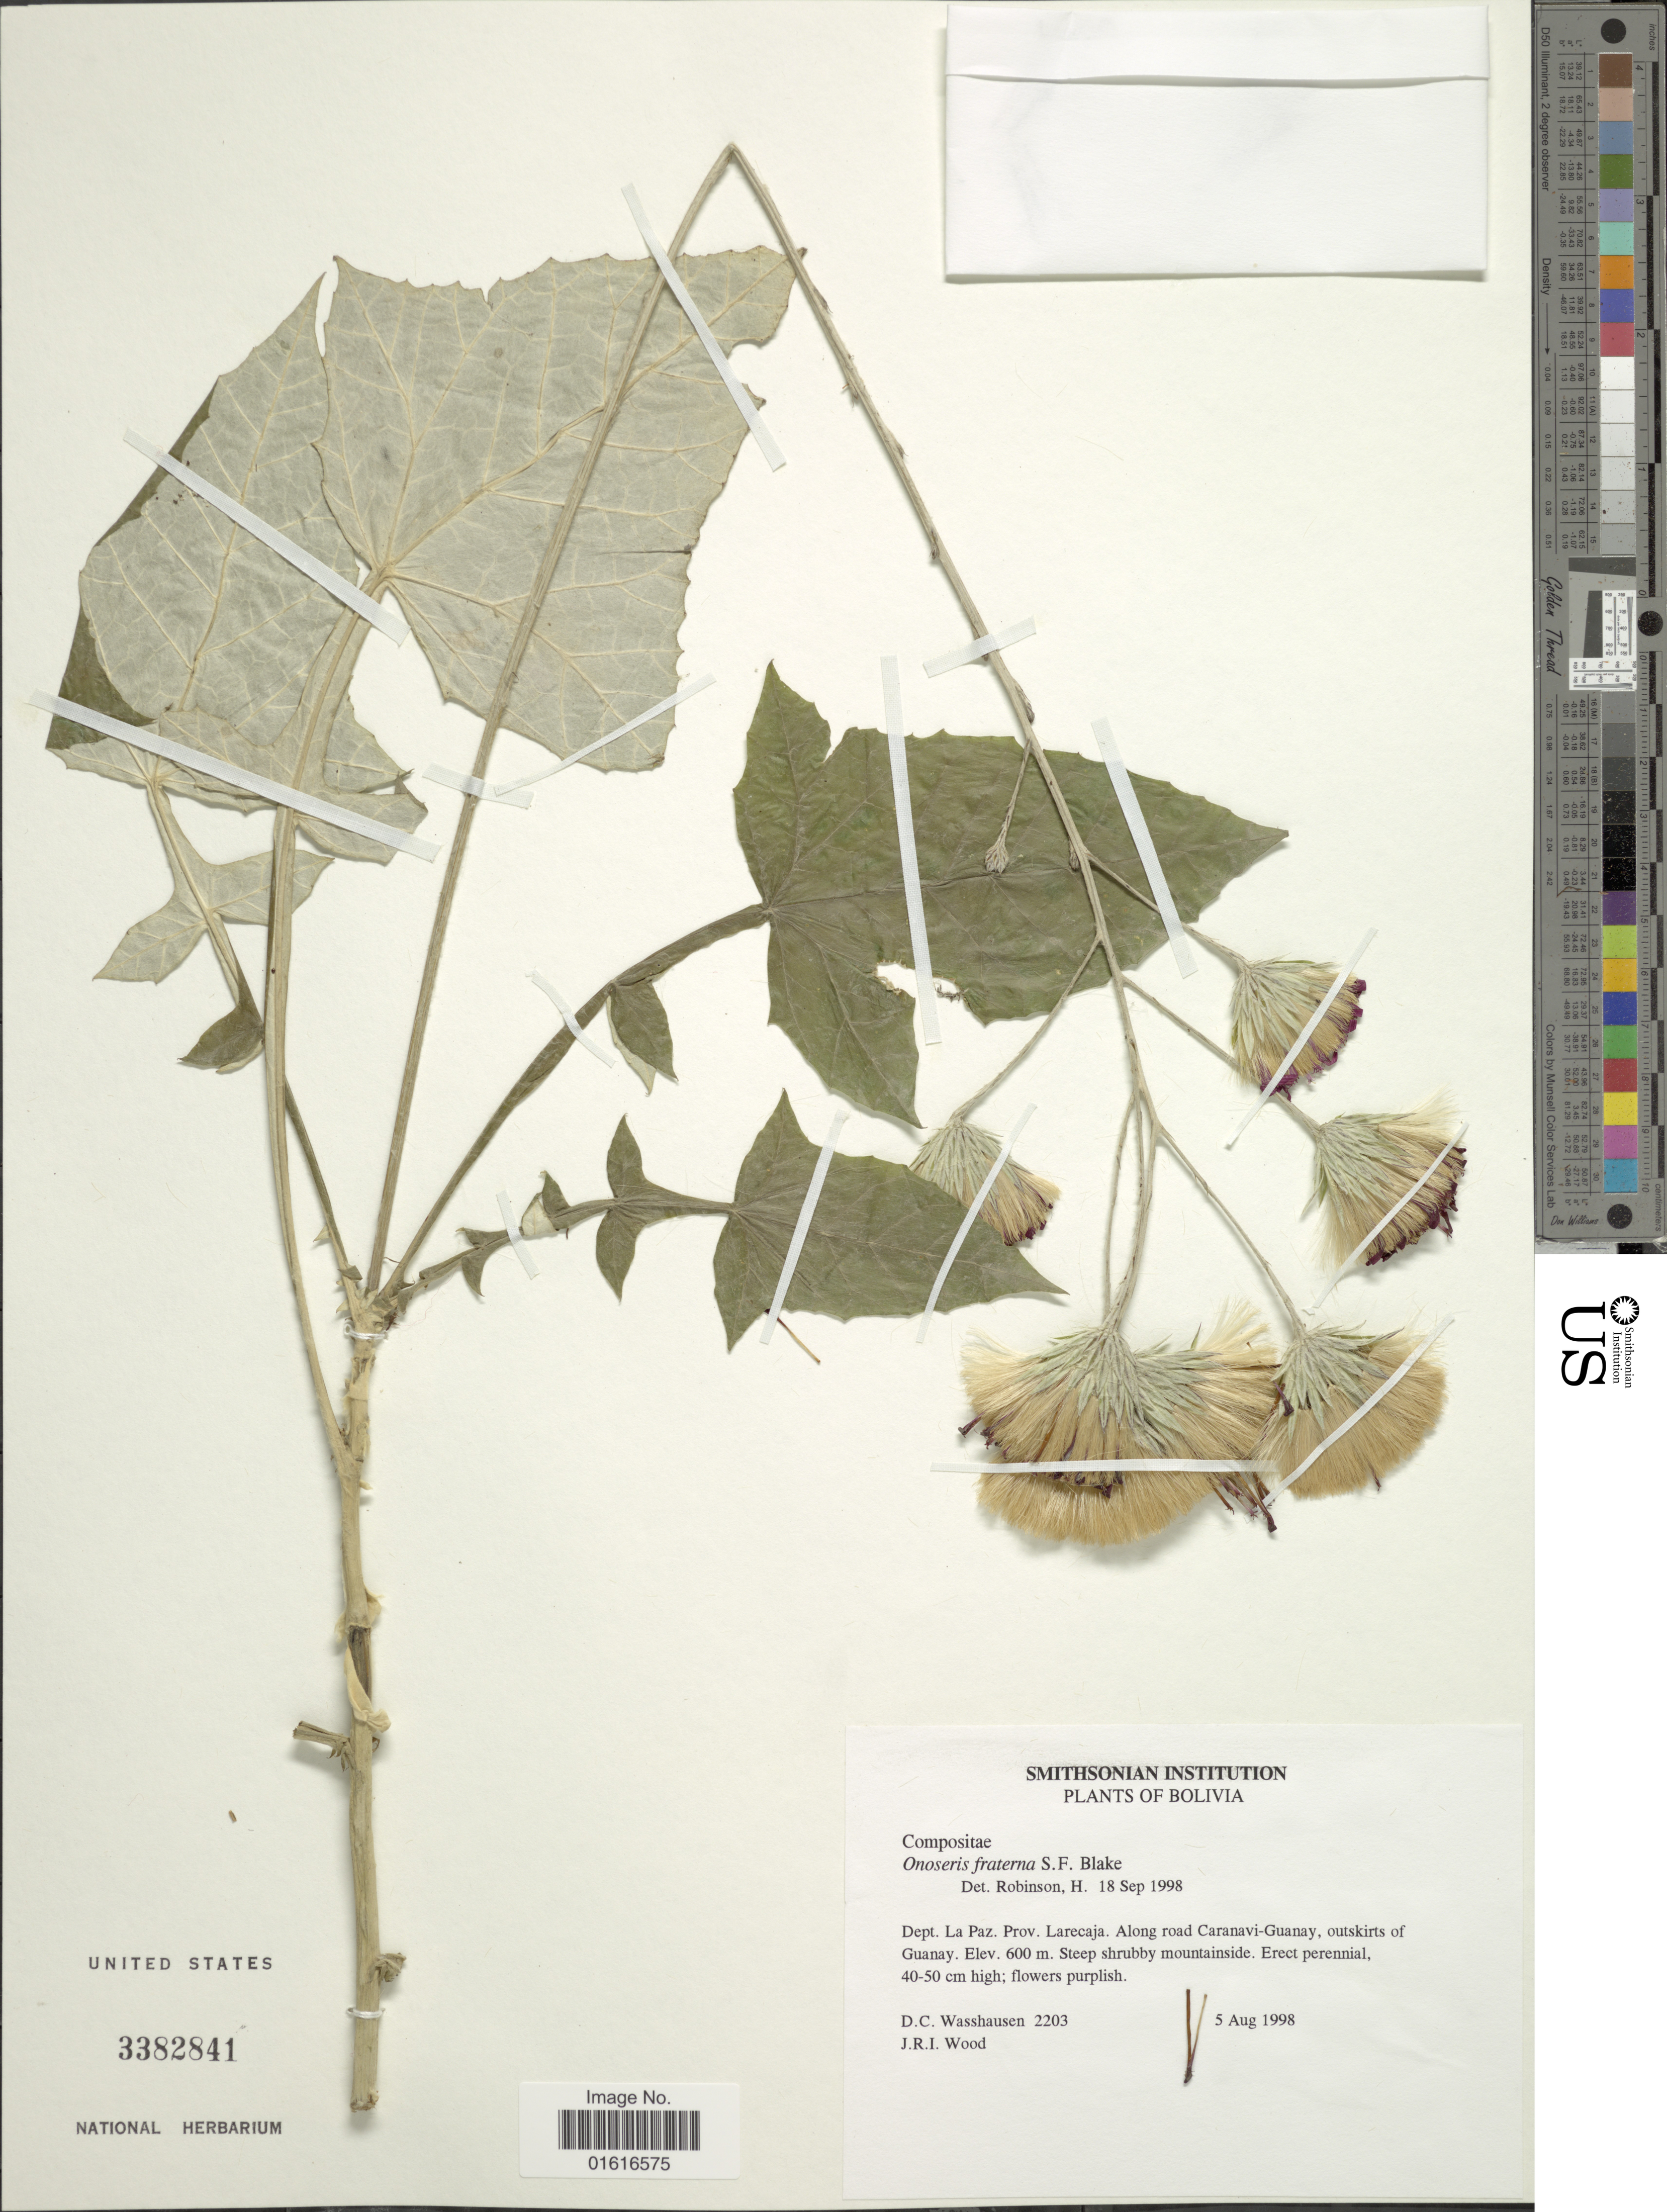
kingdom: Plantae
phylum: Tracheophyta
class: Magnoliopsida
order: Asterales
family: Asteraceae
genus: Onoseris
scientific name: Onoseris fraterna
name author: S.F. Blake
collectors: D. C. Wasshausen & J. R. I. Wood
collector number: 2203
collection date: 1998-08-05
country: Bolivia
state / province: La Paz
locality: Prov. Larecaha. Along road Caranavi-Guanay, outskirts of Guanay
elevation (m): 600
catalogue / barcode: US 3382841